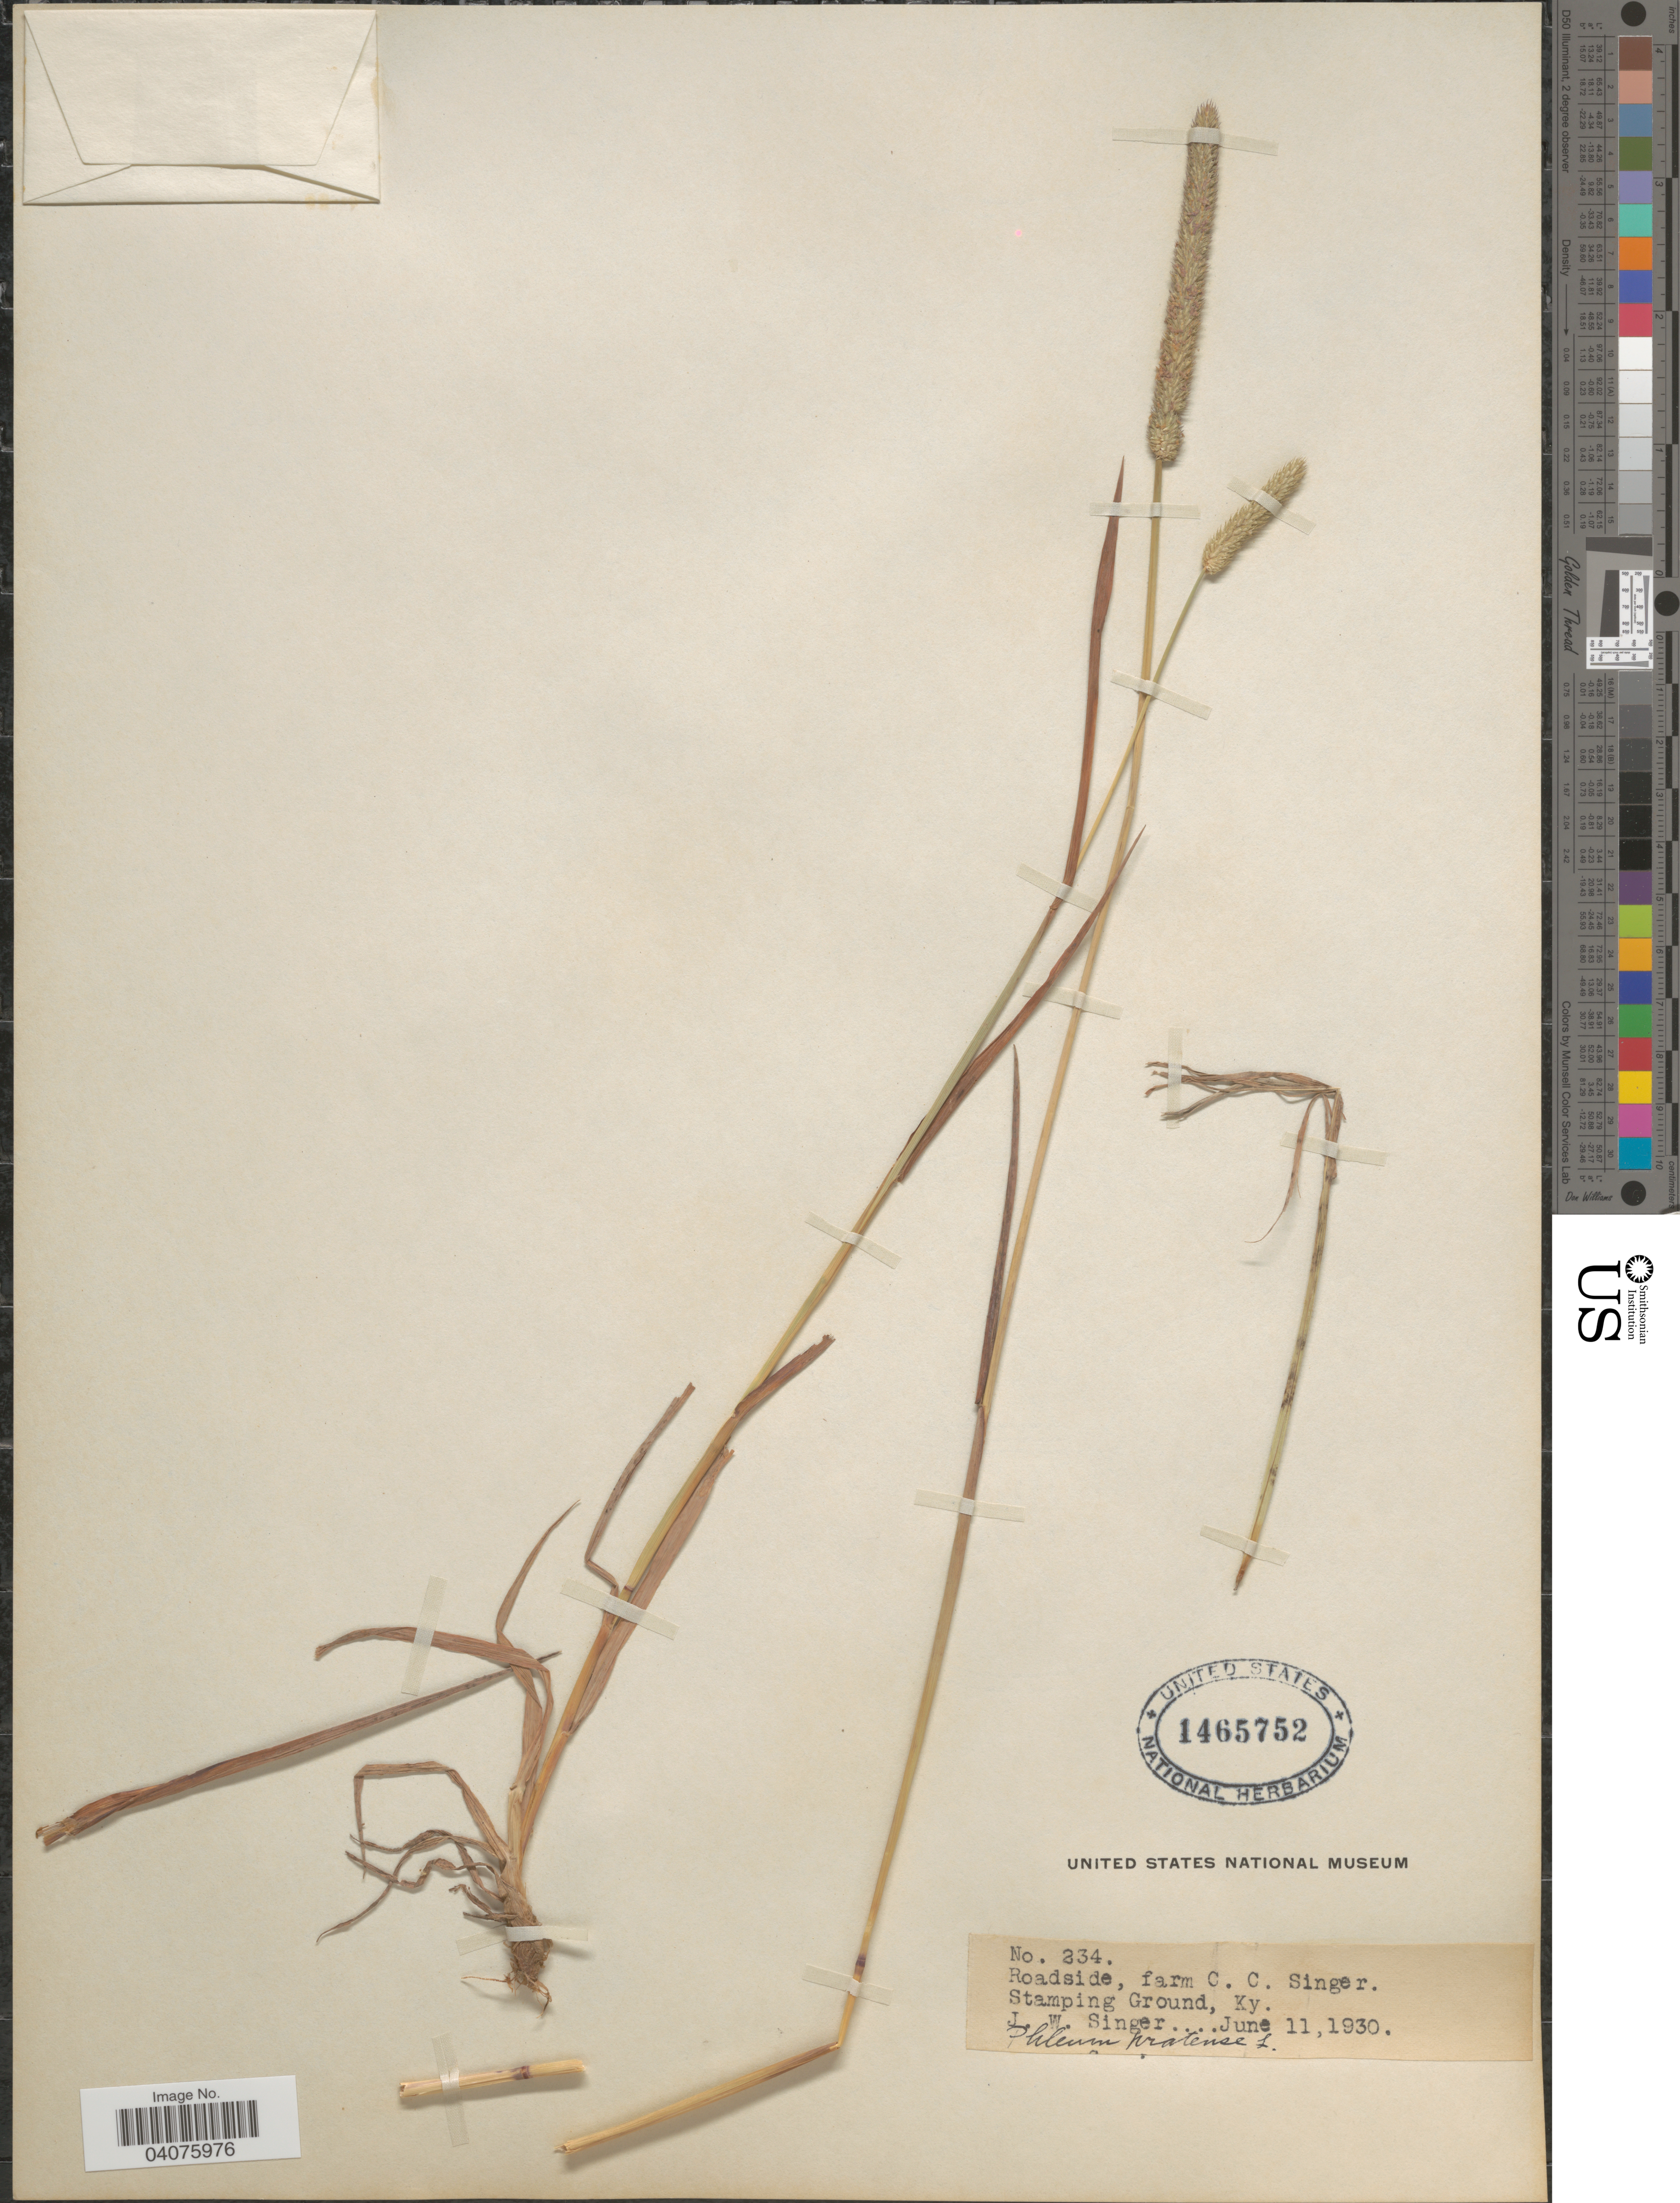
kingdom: Plantae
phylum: Tracheophyta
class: Liliopsida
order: Poales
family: Poaceae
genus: Phleum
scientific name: Phleum pratense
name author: L.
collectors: J. EW. Singer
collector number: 234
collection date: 1930-06-11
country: United States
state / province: Kentucky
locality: Roadside, farm C. C. Singer. Stamping Ground.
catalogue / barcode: US 1465752